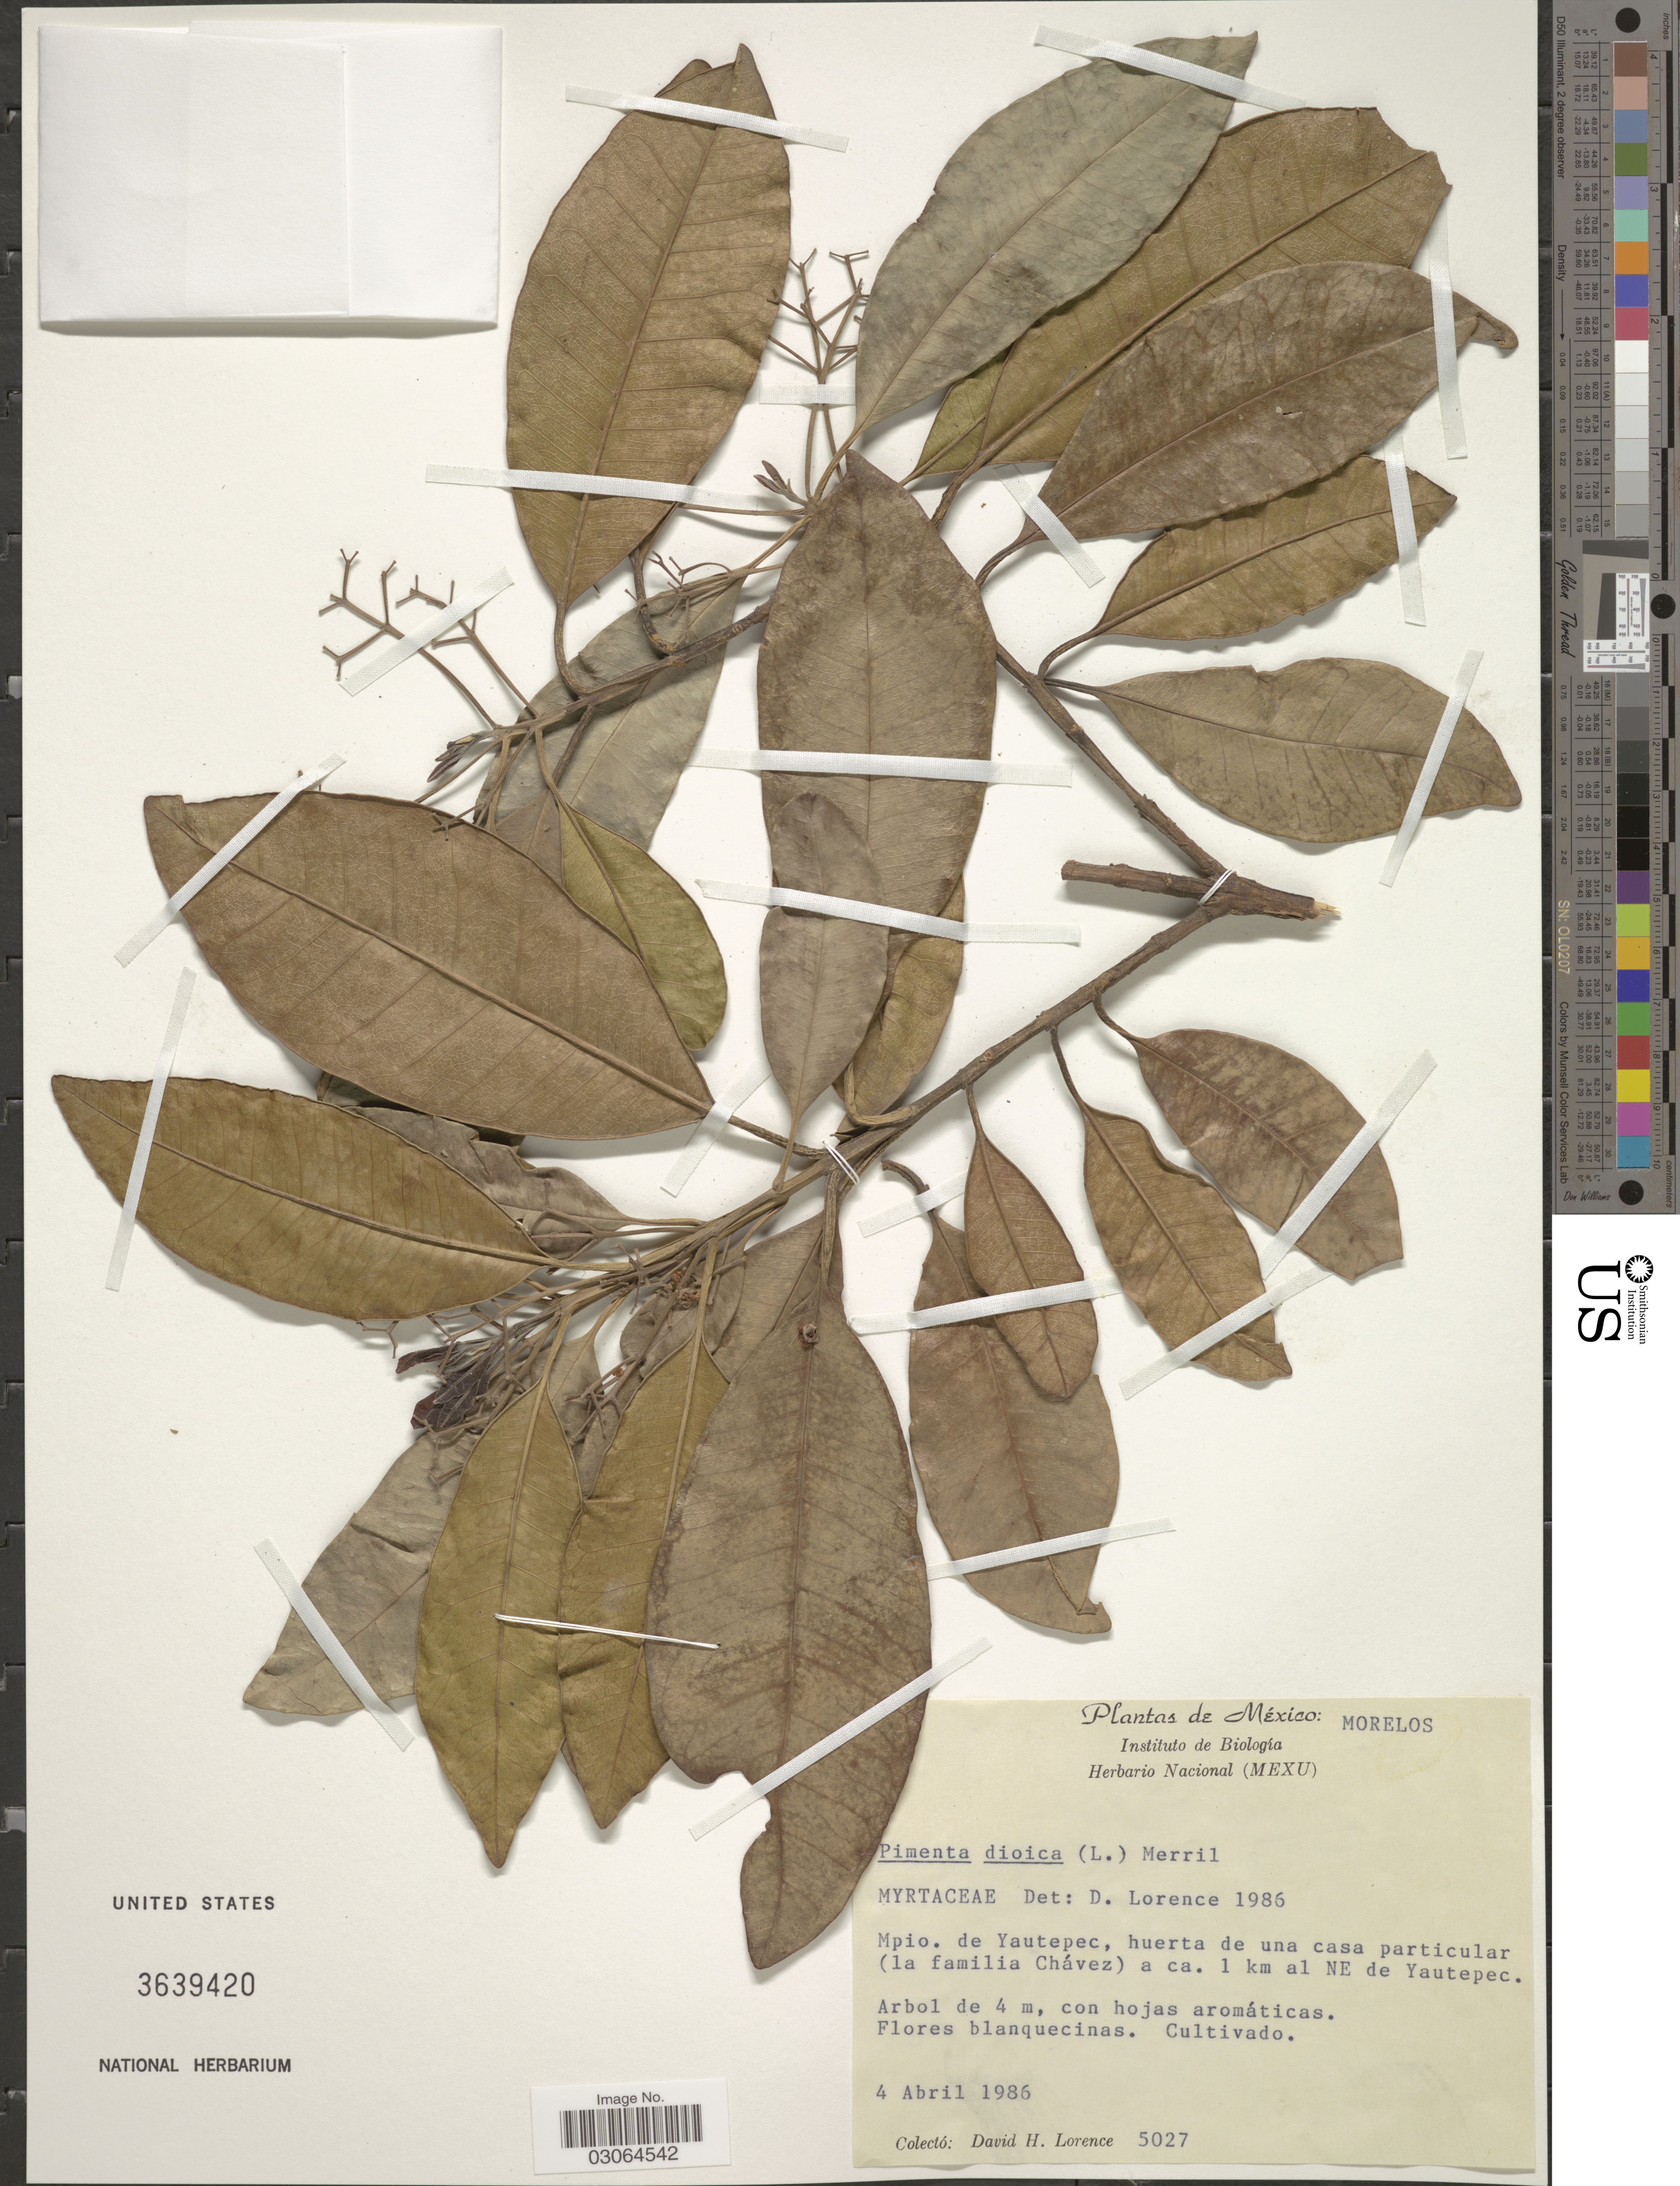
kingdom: Plantae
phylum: Tracheophyta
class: Magnoliopsida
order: Myrtales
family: Myrtaceae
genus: Pimenta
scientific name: Pimenta dioica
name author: (L.) Merr.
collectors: D. Lorence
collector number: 5027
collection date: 1986-04-04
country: Mexico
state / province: Morelos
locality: Mpio. de Yautepec, huerta de una casa particular (la familia Chávez) a ca. 1 km al NE de Yautepec.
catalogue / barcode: US 3639420